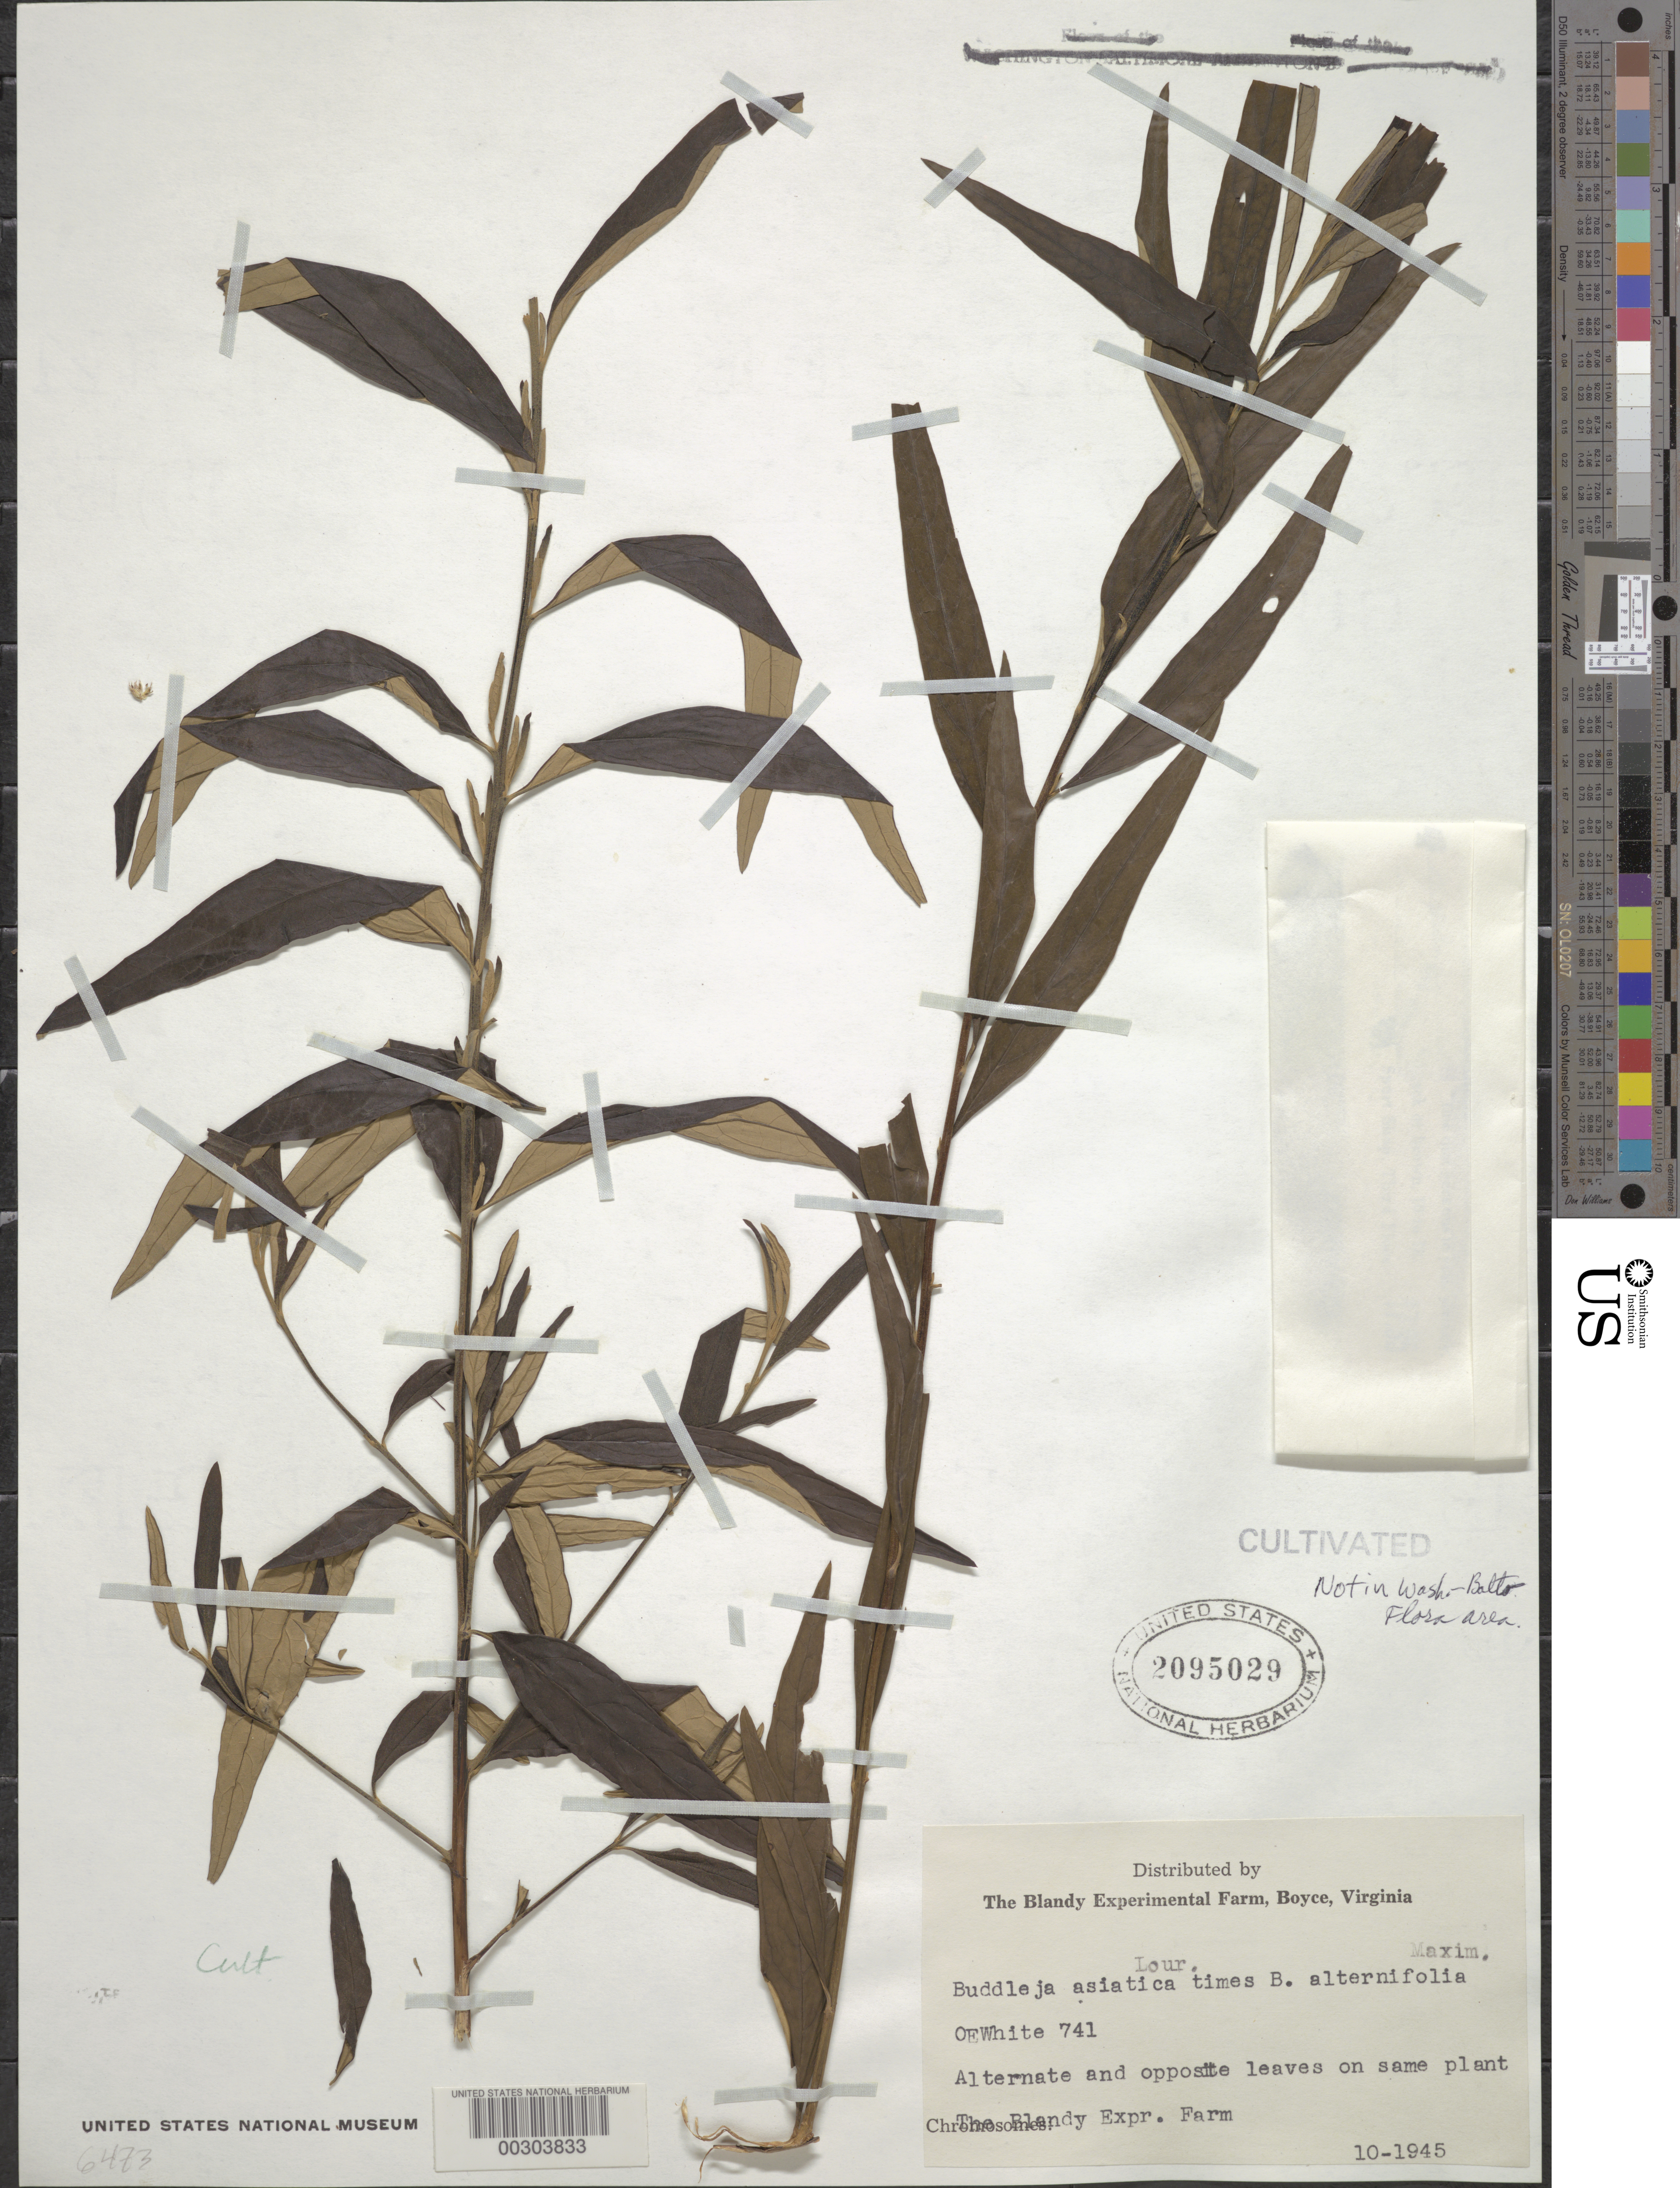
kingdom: Plantae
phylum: Tracheophyta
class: Magnoliopsida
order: Lamiales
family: Scrophulariaceae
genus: Buddleja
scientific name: Buddleja asiatica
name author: Lour.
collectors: O. E. White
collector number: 741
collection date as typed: Oct 1945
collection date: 1945-10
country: United States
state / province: Virginia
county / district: Clarke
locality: Blandy Experimental Farm.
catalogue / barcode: US 2095029